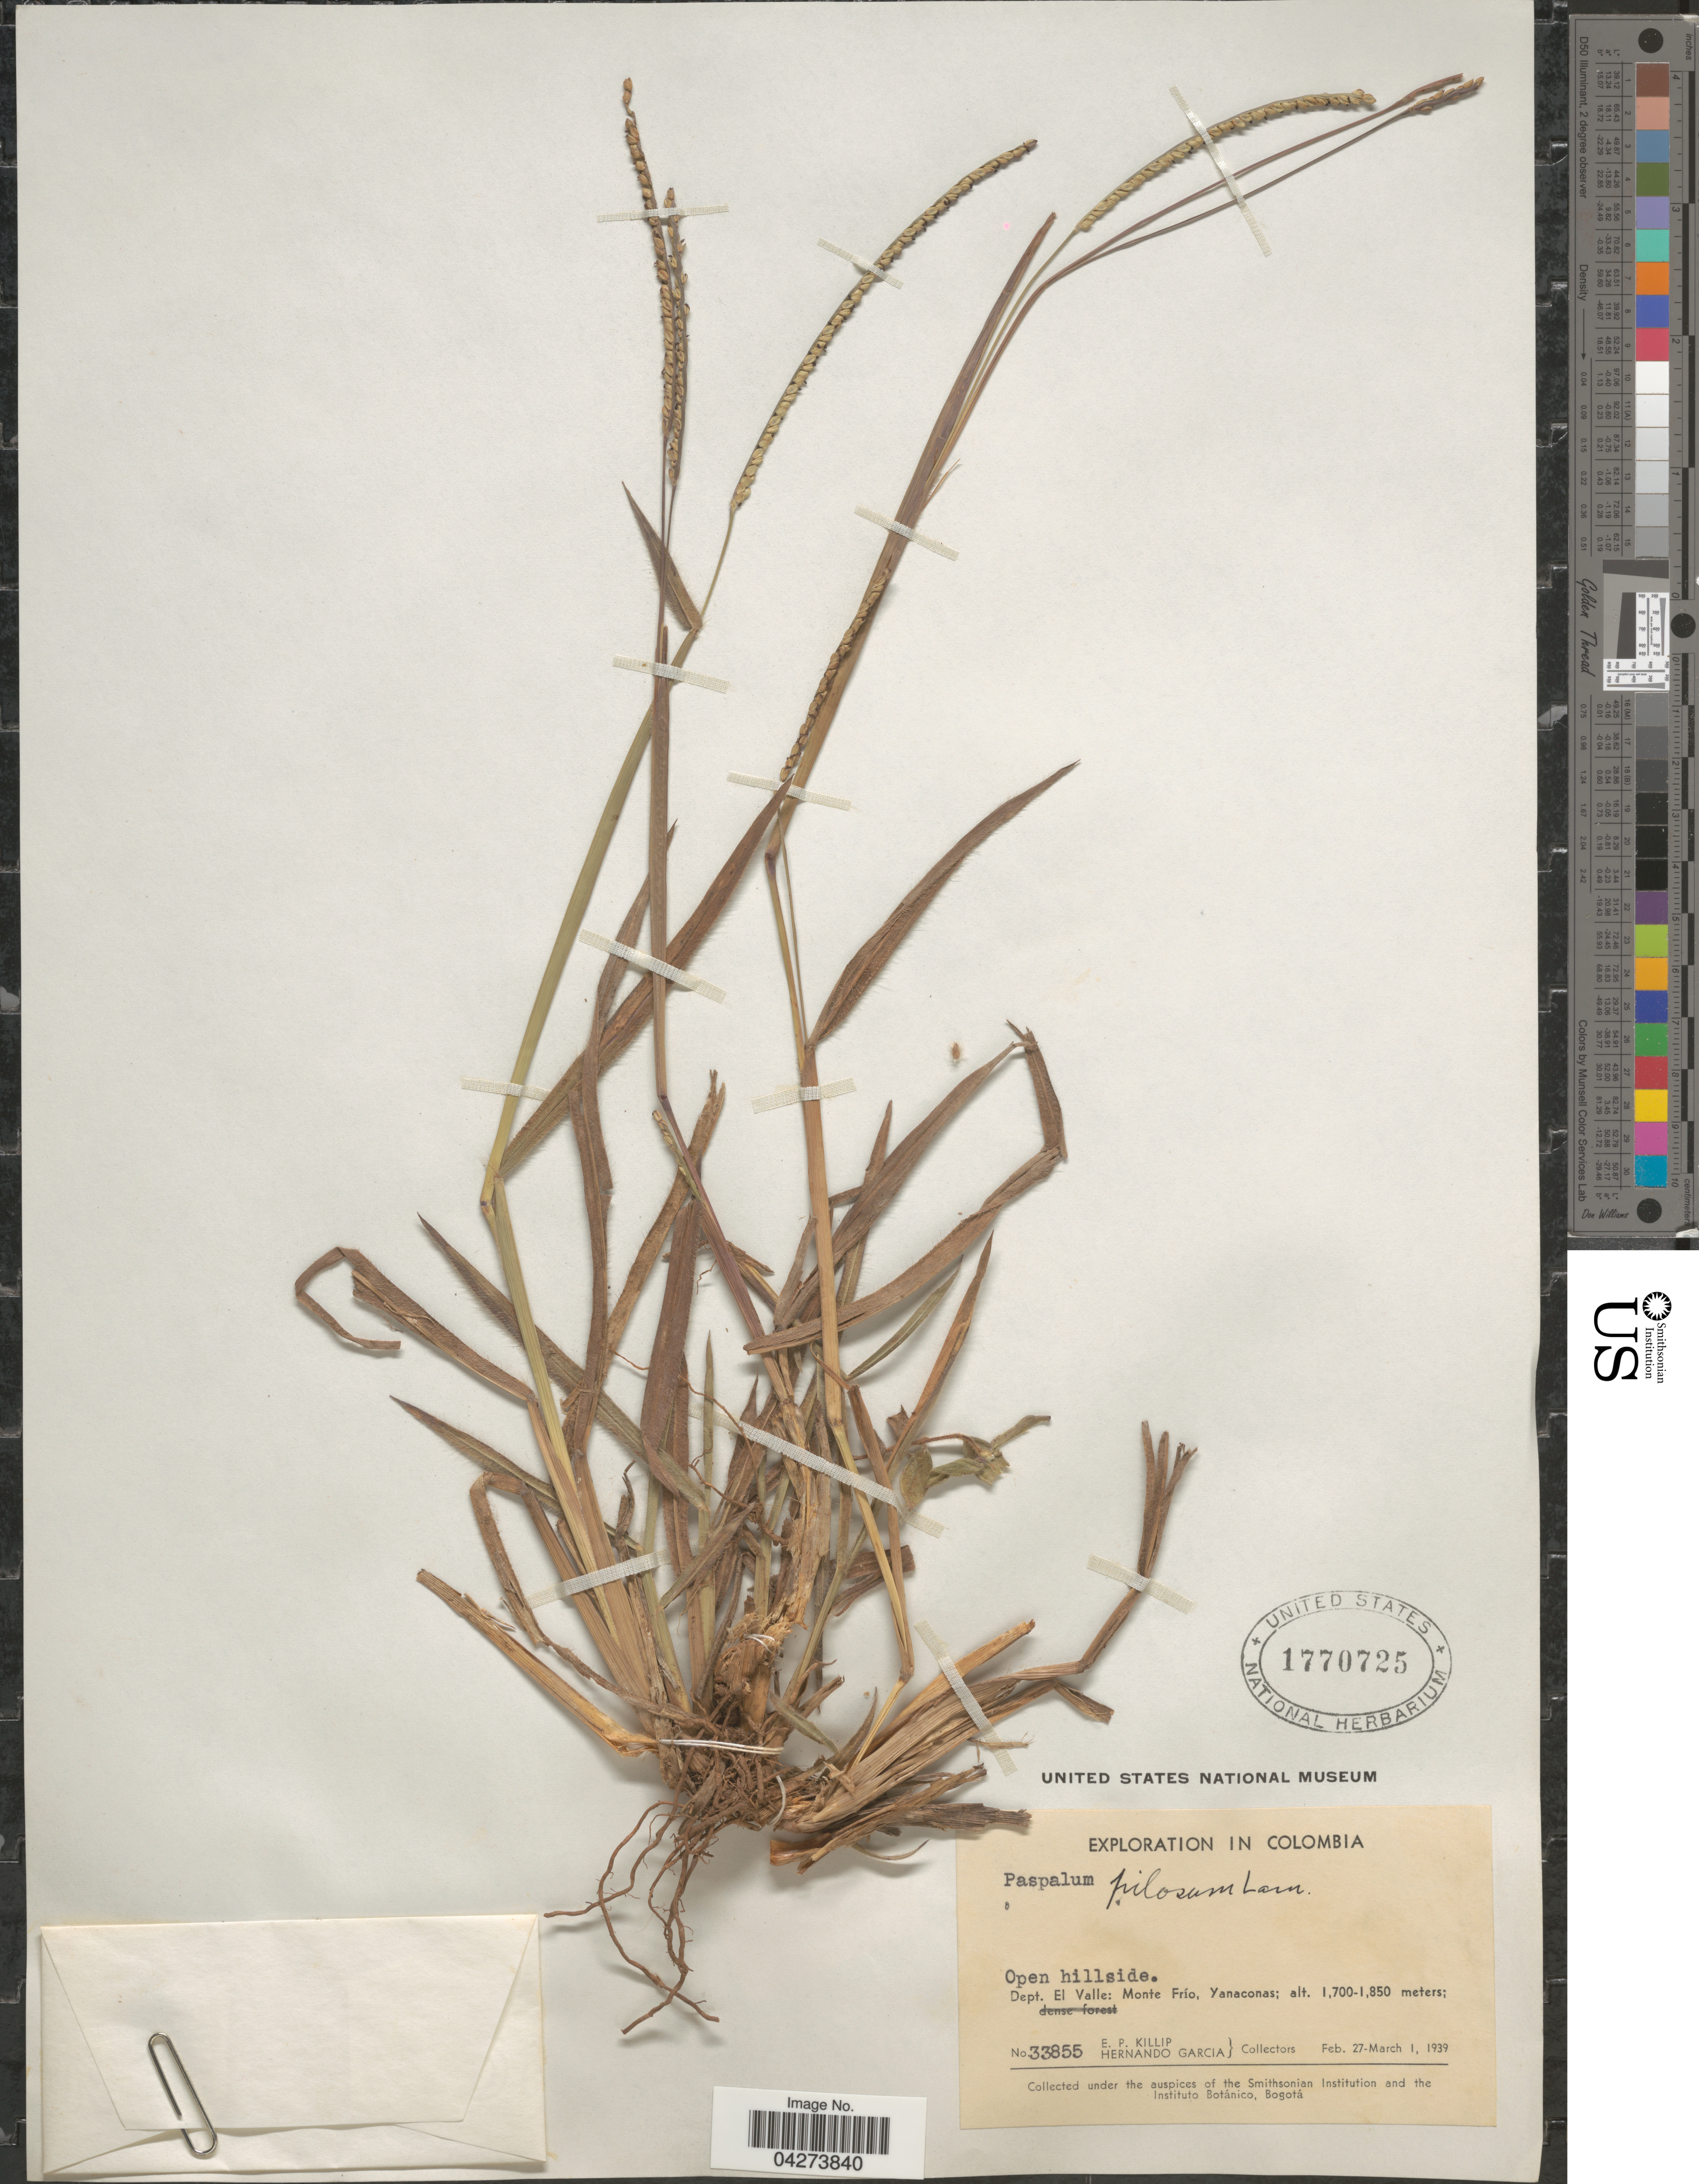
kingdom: Plantae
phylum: Tracheophyta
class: Liliopsida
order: Poales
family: Poaceae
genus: Paspalum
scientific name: Paspalum pilosum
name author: Lam.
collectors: E. P. Killip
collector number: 33855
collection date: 1939-02-27/1939-03-01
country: Colombia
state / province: Valle del Cauca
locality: Exploration In Colombia. Dept. El Valle: Monte Frio, Yanaconas.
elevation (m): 1700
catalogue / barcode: US 1770725